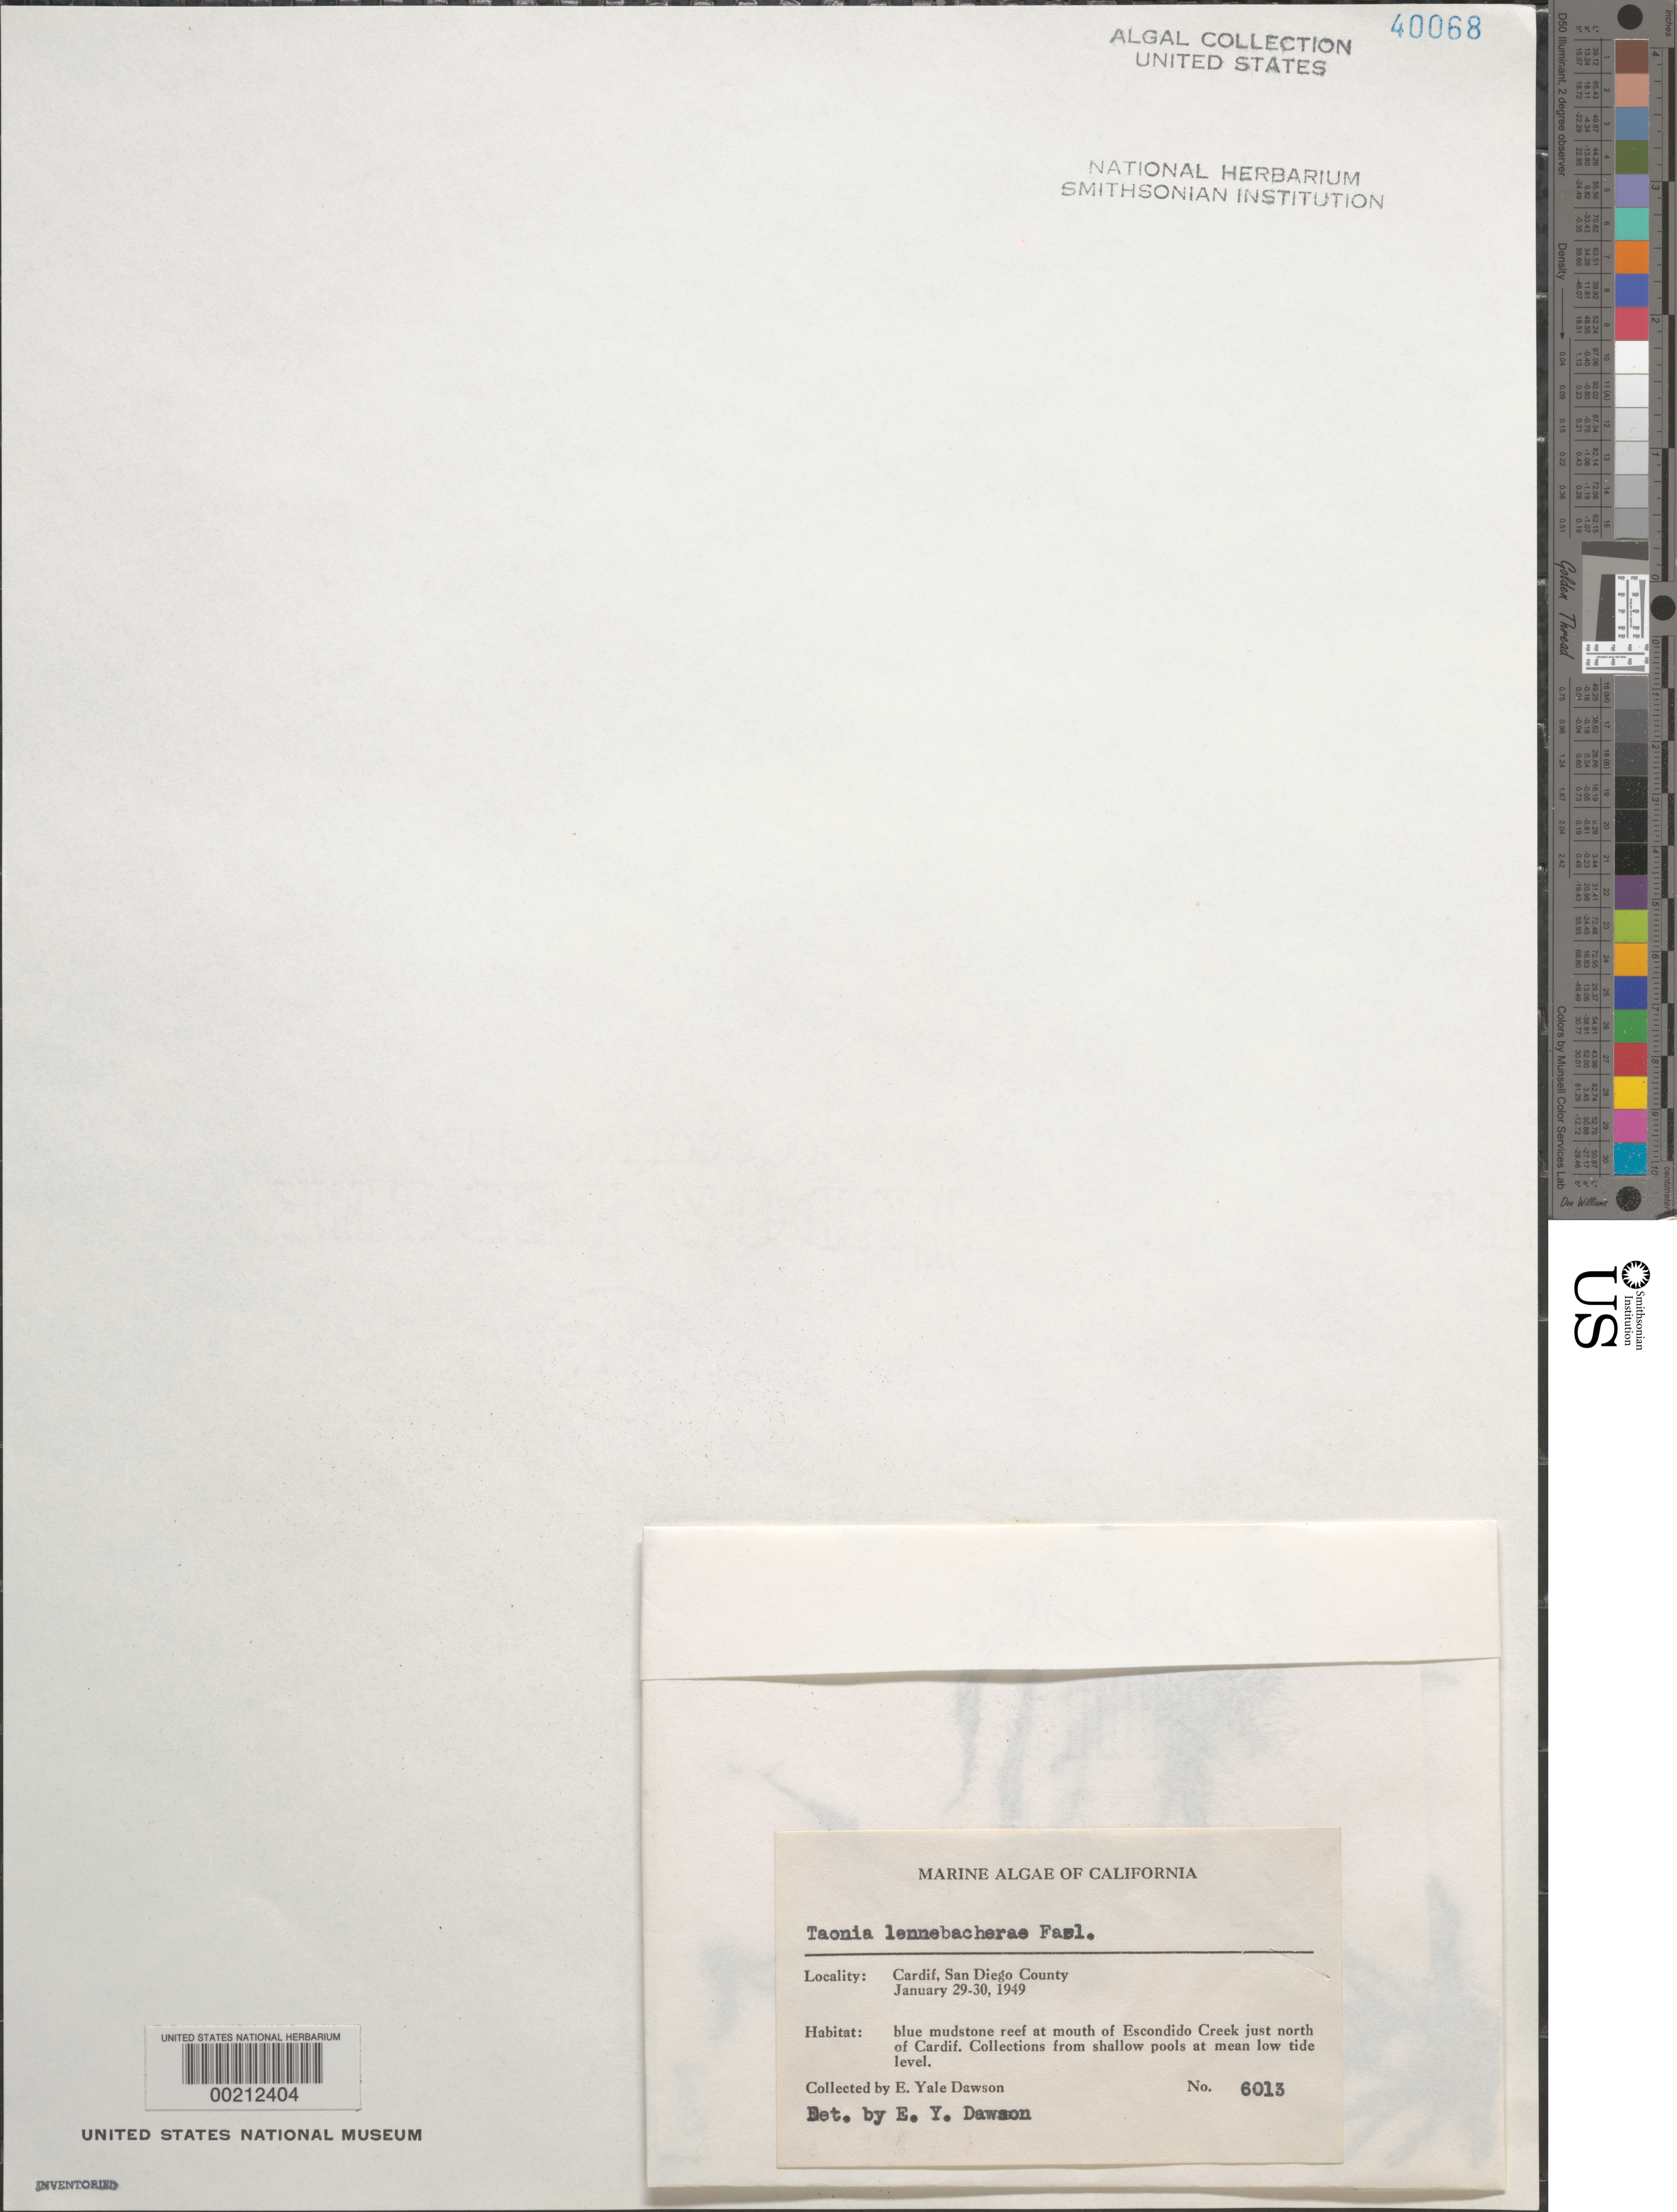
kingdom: Chromista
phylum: Ochrophyta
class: Phaeophyceae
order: Dictyotales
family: Dictyotaceae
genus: Taonia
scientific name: Taonia lennebackerae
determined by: Dawson, E. Y.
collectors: E. Y. Dawson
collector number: EYD 6013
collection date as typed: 29 Jan 1949 TO 30 Jan 1949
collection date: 1949-01-29/1949-01-30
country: United States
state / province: California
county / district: San Diego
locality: Escondido Creek mouth just north of Cardiff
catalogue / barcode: US 40068